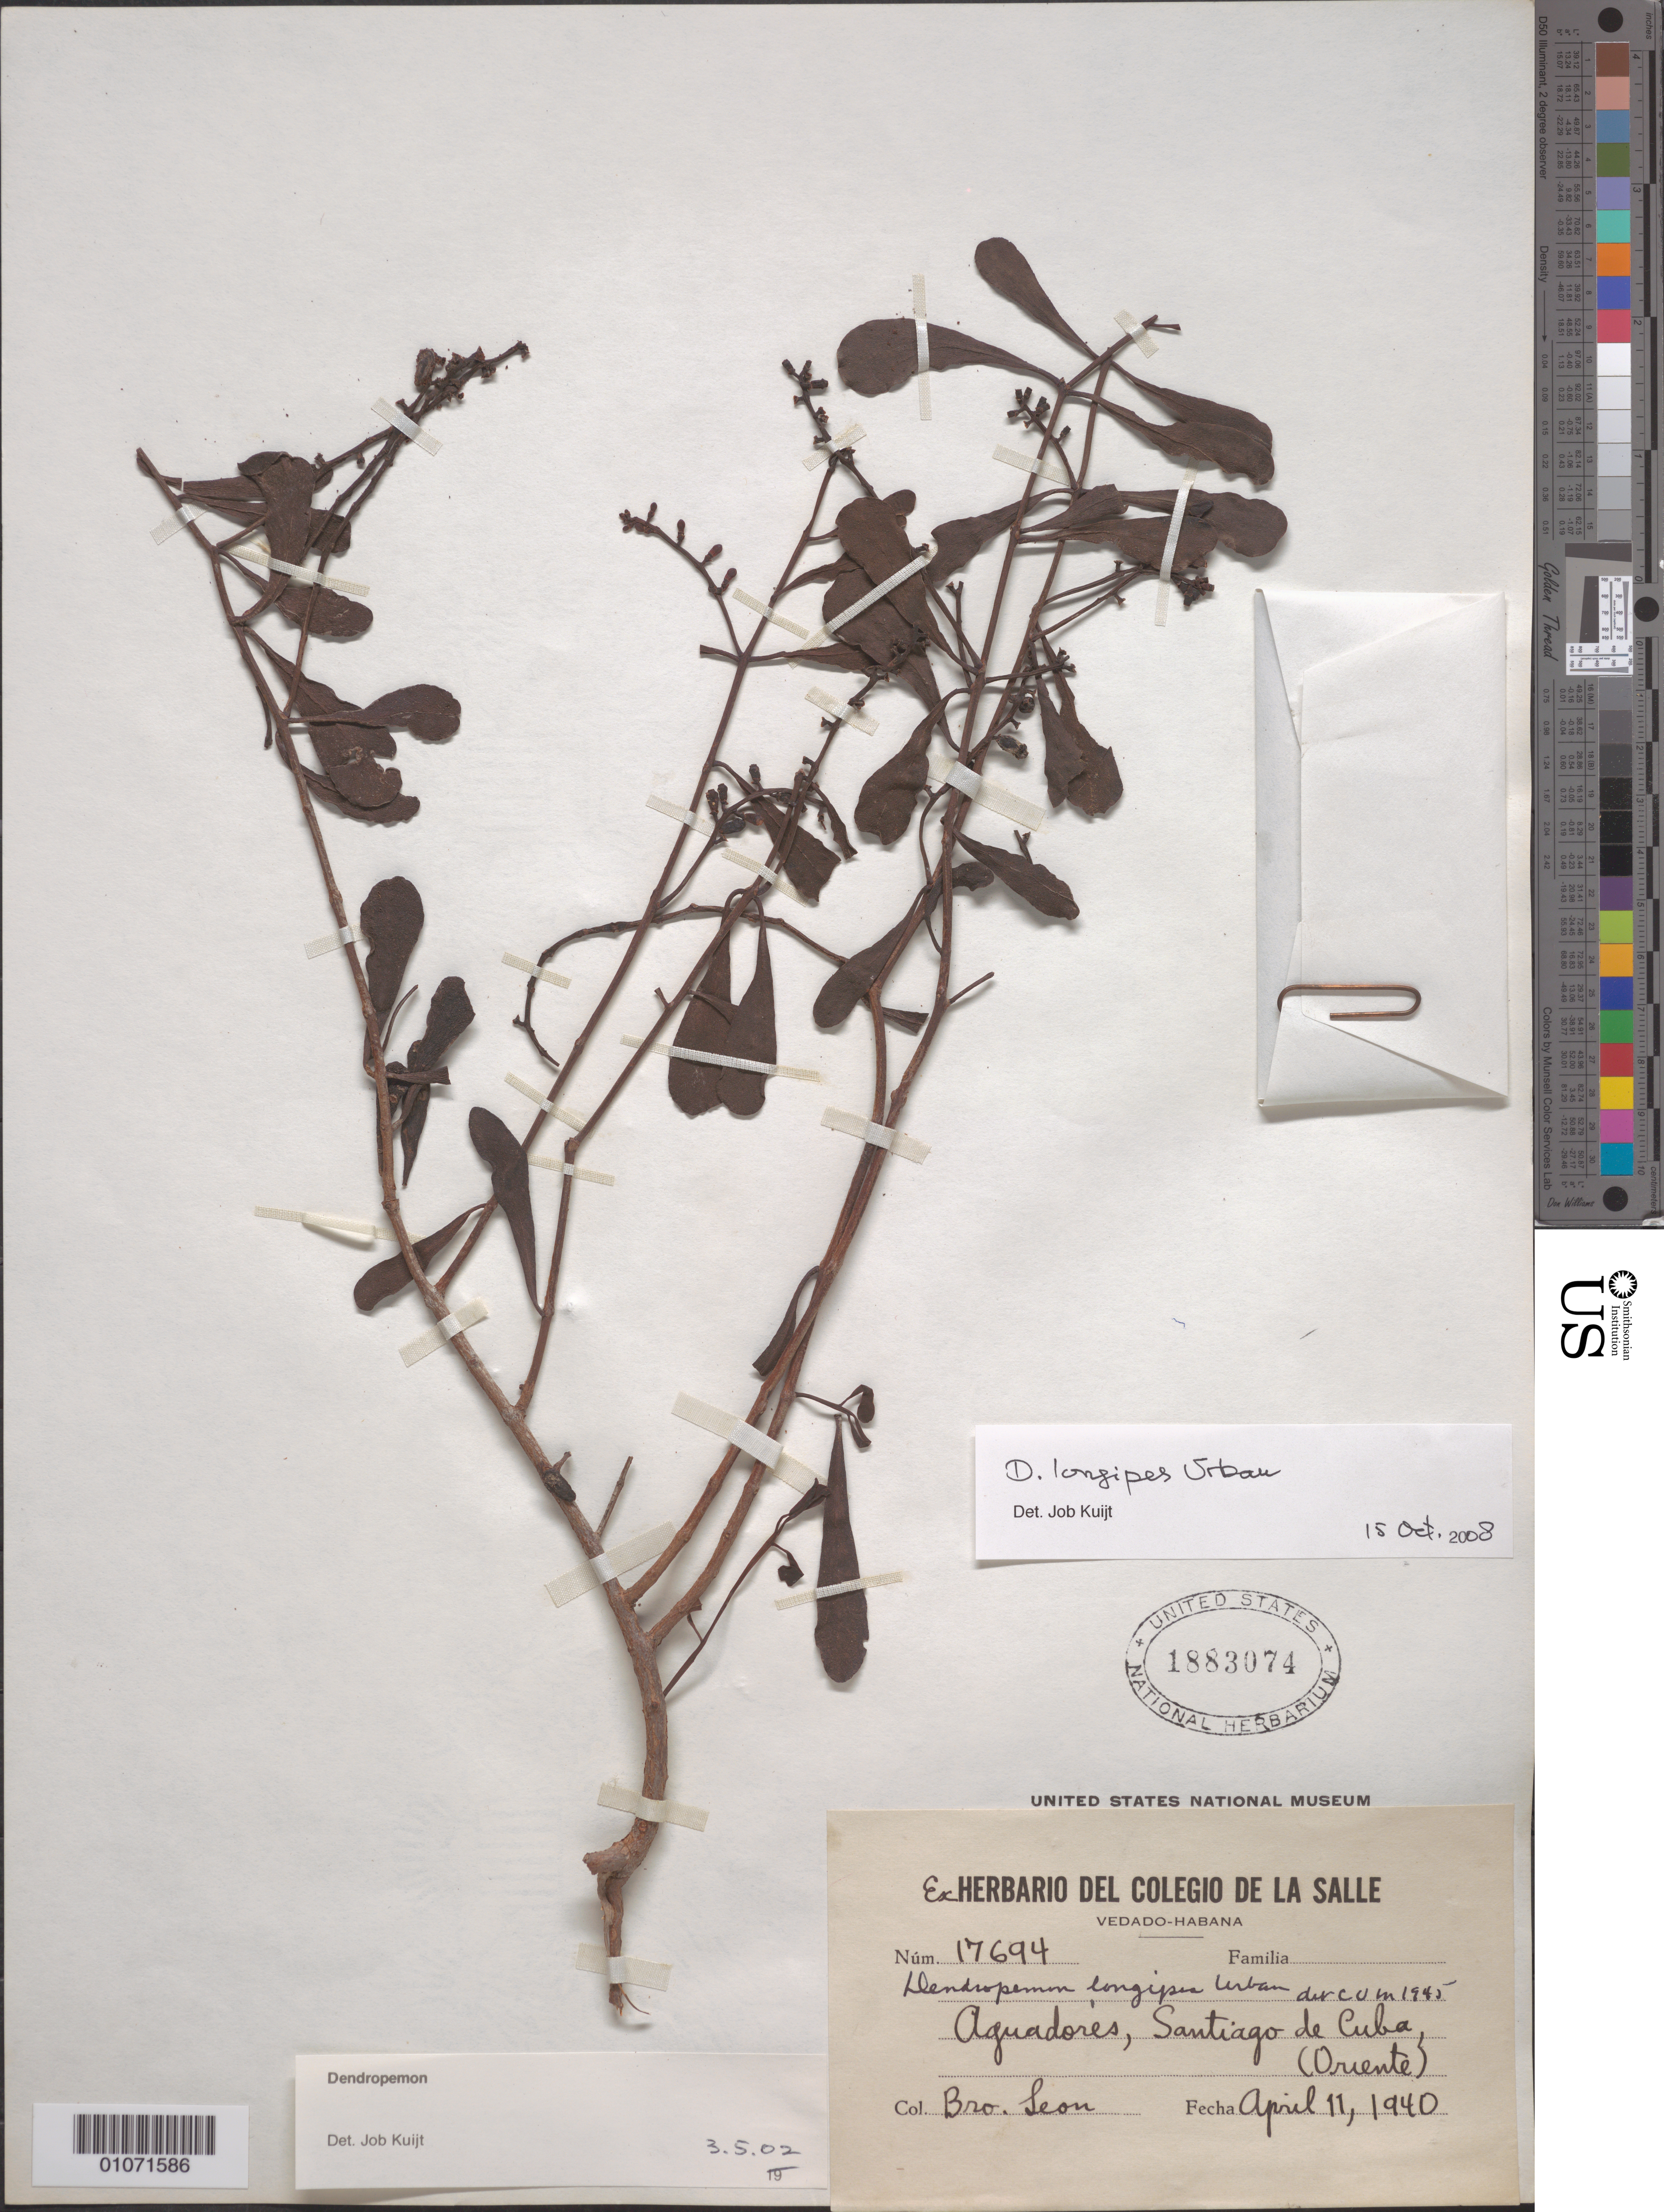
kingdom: Plantae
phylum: Tracheophyta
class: Magnoliopsida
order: Santalales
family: Loranthaceae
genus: Dendropemon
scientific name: Dendropemon longipes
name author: Urb.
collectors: Bro. León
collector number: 17694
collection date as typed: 11 Apr 1940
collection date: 1940-04-11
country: Cuba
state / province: Santiago de Cuba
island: Cuba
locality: Aguadores, Santiago de Cuba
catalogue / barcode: US 1883074